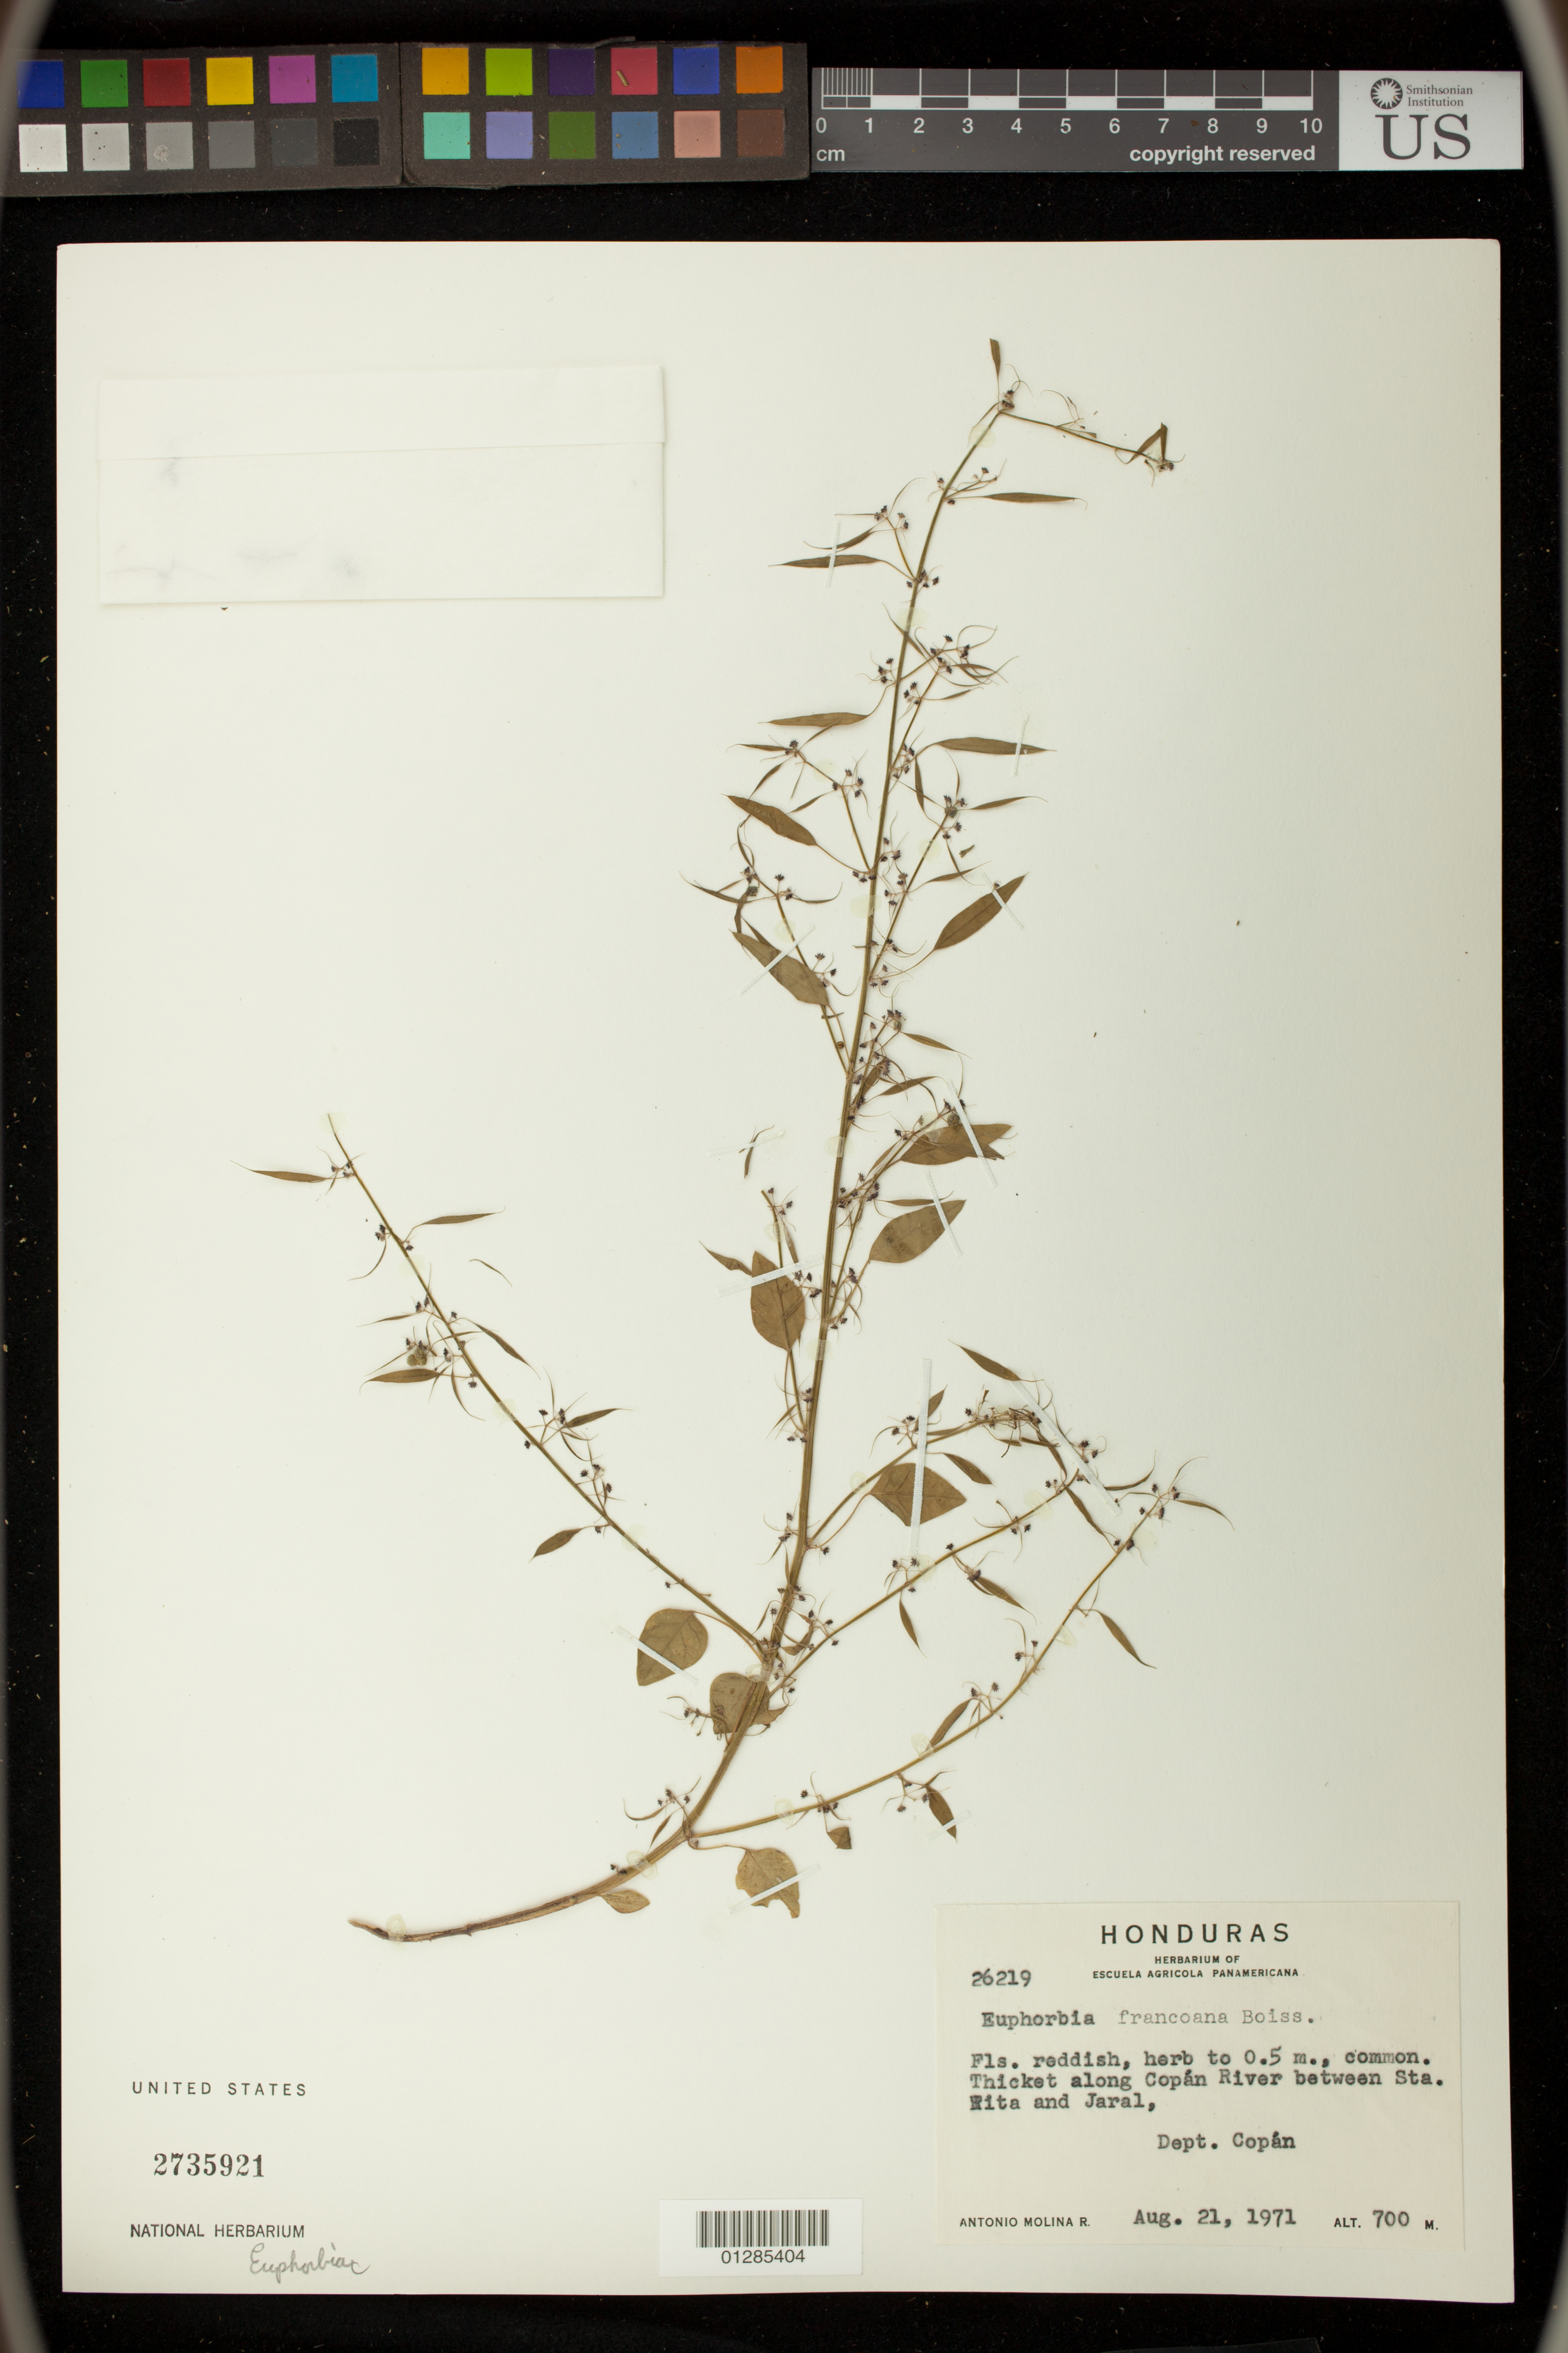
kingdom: Plantae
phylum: Tracheophyta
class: Magnoliopsida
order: Malpighiales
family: Euphorbiaceae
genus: Euphorbia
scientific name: Euphorbia francoana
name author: Boiss.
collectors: A. Molina R.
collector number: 26219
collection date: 1971-08-21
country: Honduras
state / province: Copán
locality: along Copan River between Sta. Rita and Jaral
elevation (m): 700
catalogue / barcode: US 2735921